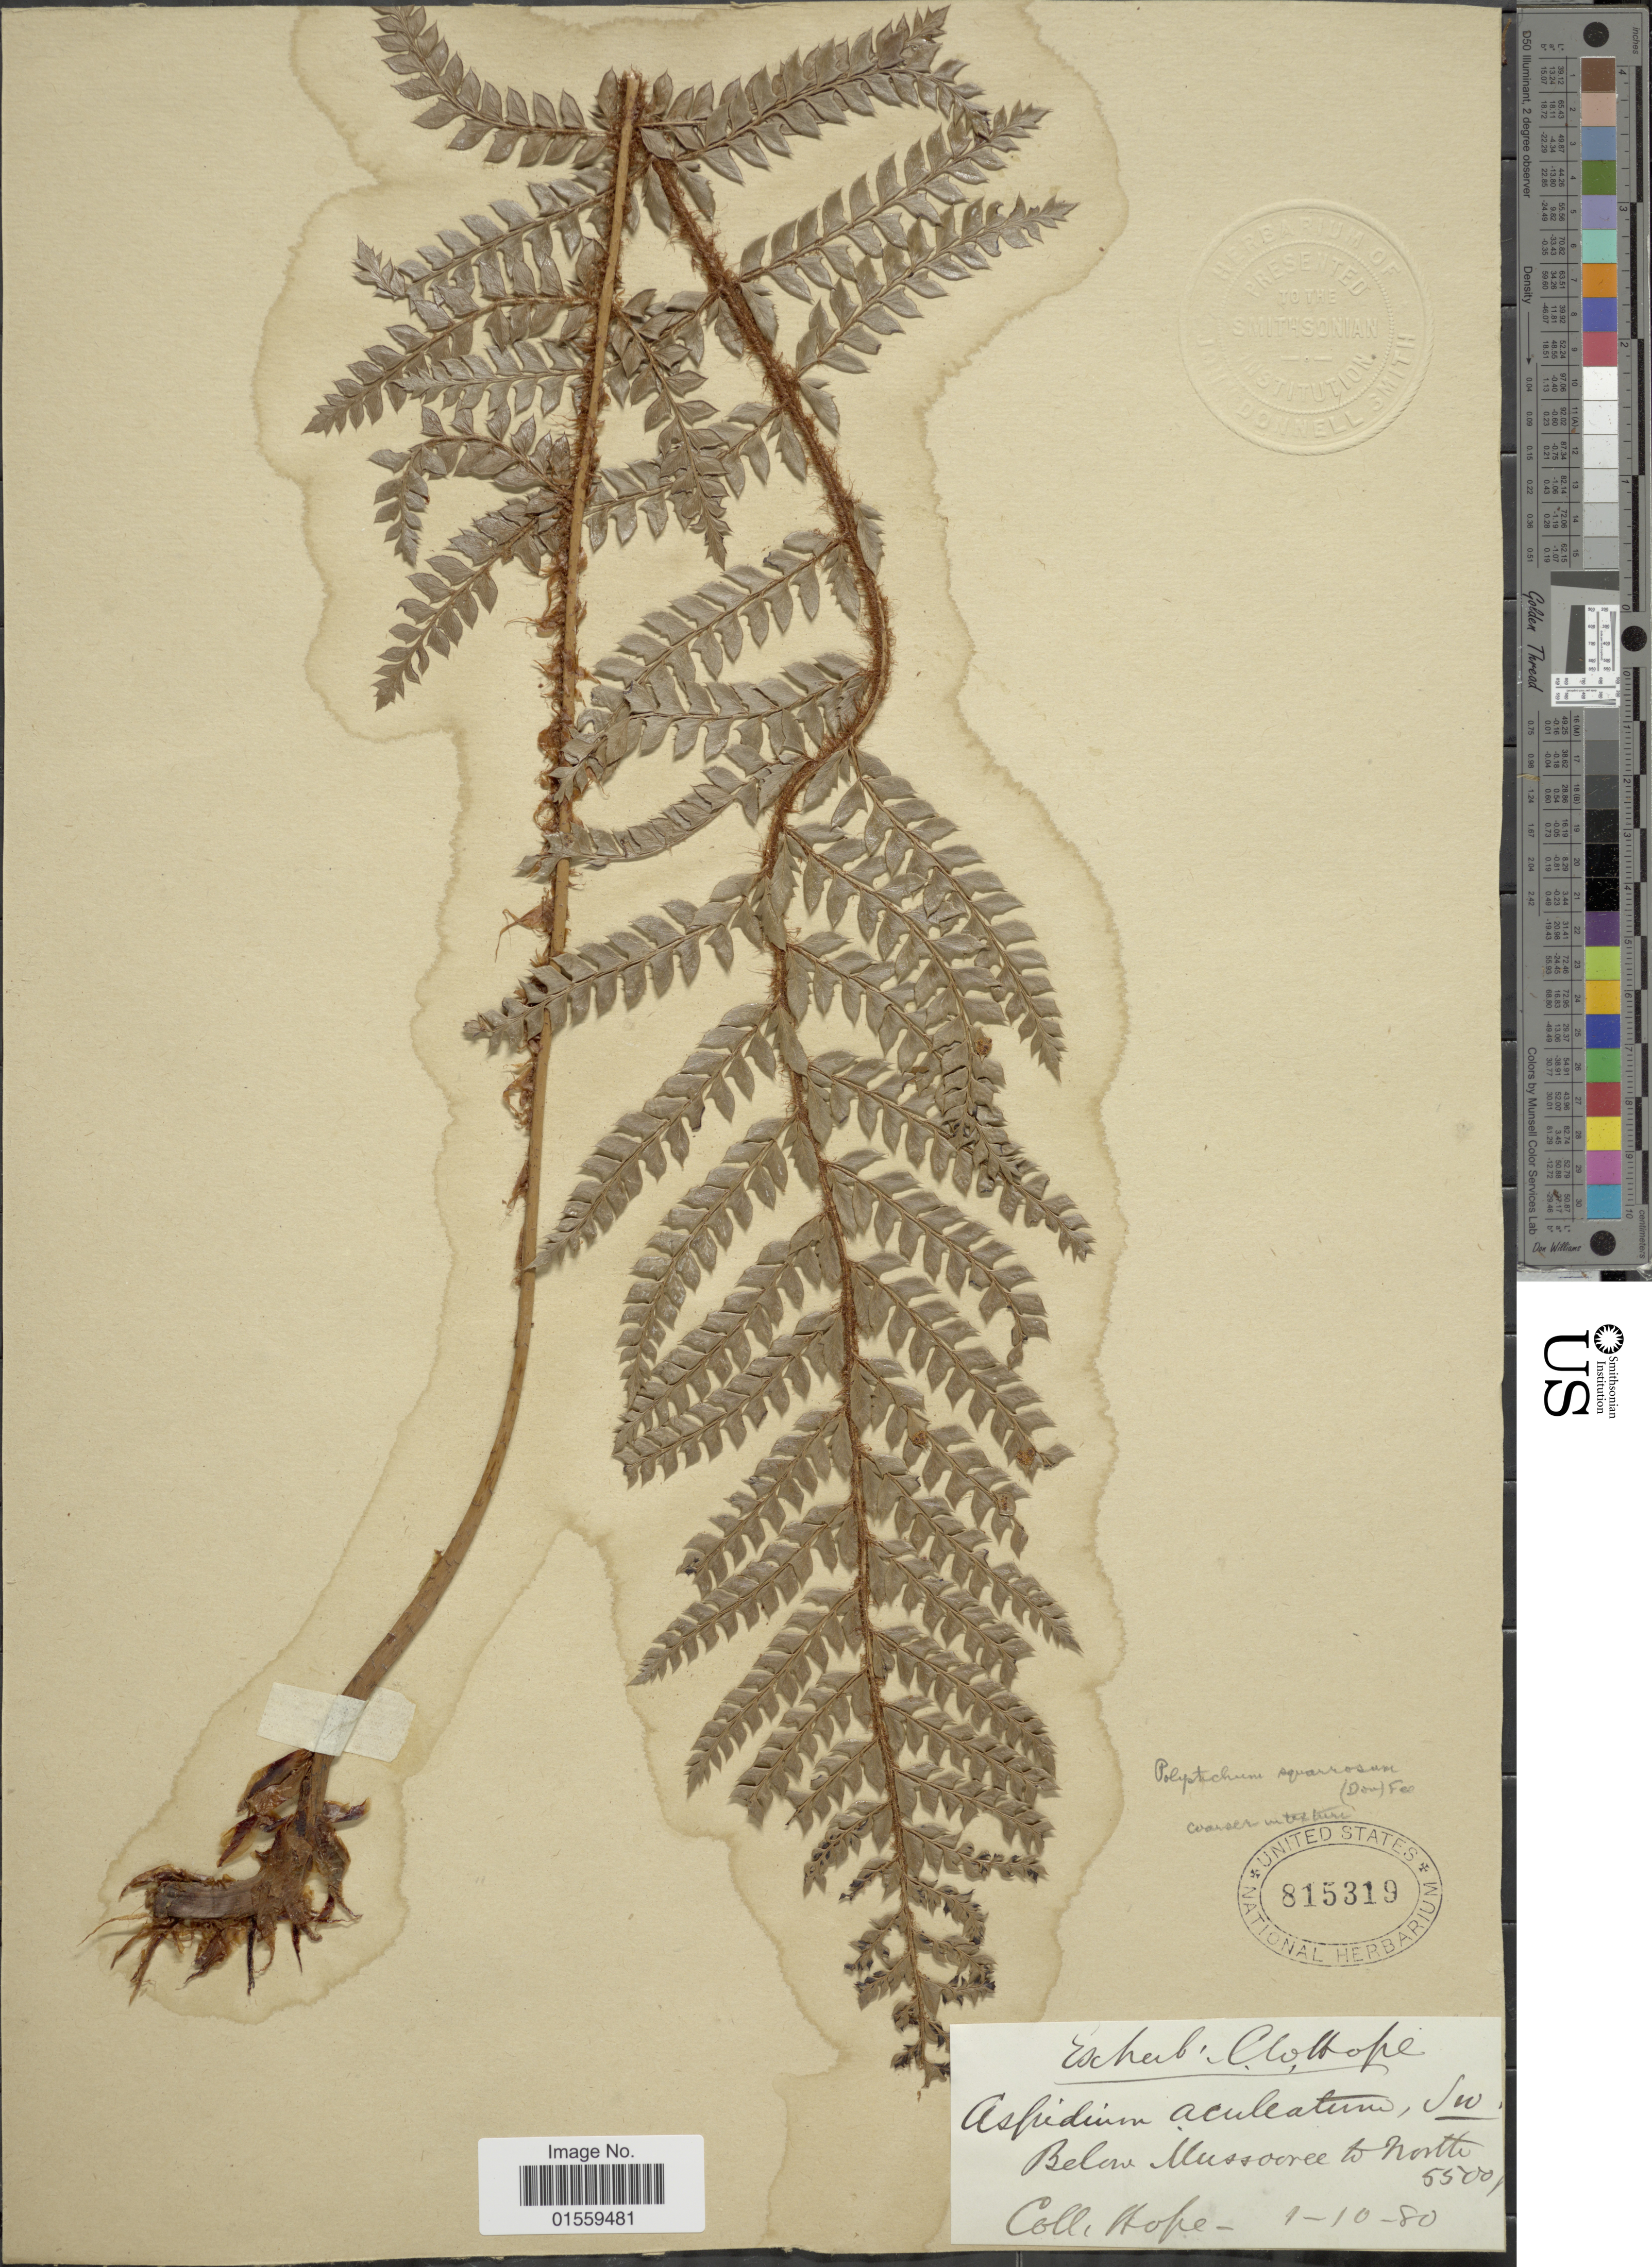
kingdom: Plantae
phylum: Tracheophyta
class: Polypodiopsida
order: Polypodiales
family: Dryopteridaceae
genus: Polystichum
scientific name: Polystichum setiferum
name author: (Forssk.) Moore ex Woynar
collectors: Hope, W.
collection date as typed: Transcribed d/m/y: 1/10/80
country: India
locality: Below Mussoorie to North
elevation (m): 1676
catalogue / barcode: US 815319